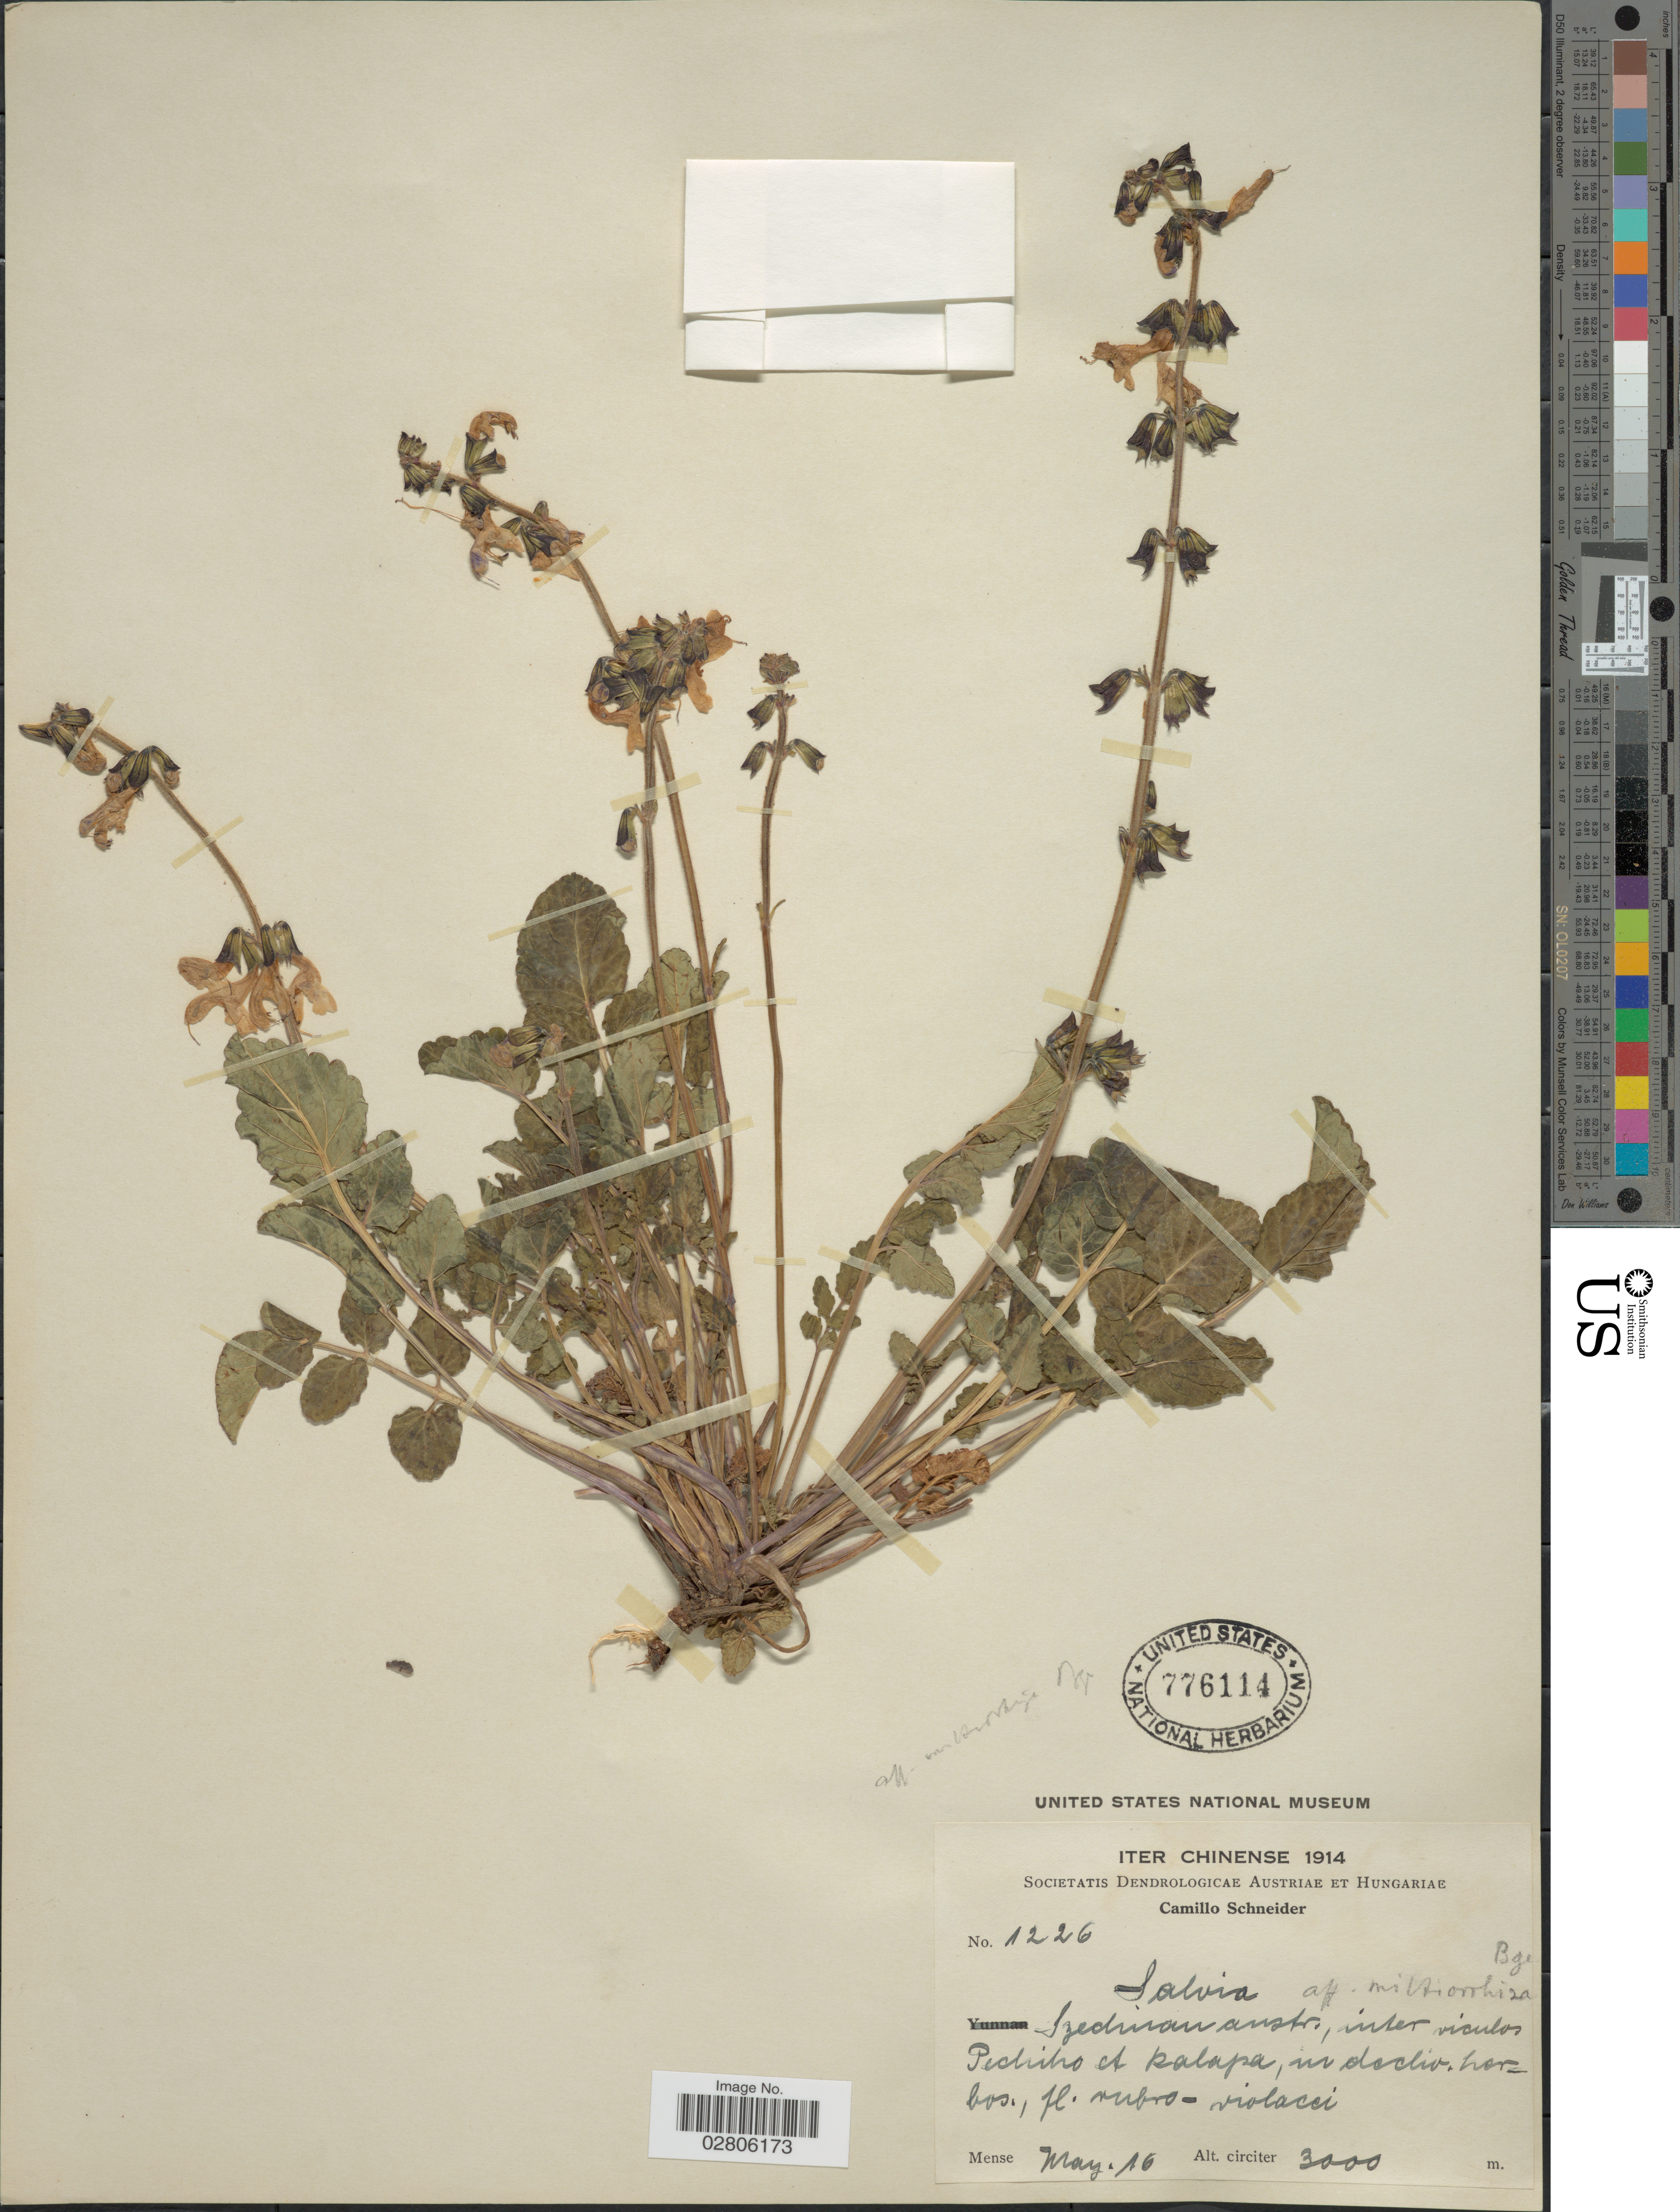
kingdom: Plantae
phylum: Tracheophyta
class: Magnoliopsida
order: Lamiales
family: Lamiaceae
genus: Salvia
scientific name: Salvia miltiorrhiza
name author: Bunge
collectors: C. K. Schneider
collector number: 1226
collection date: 1914-05-16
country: China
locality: Izedrinan [interpreted] anstr. inter viculos Pechiho et Ralapa.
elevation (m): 3000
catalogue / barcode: US 776114